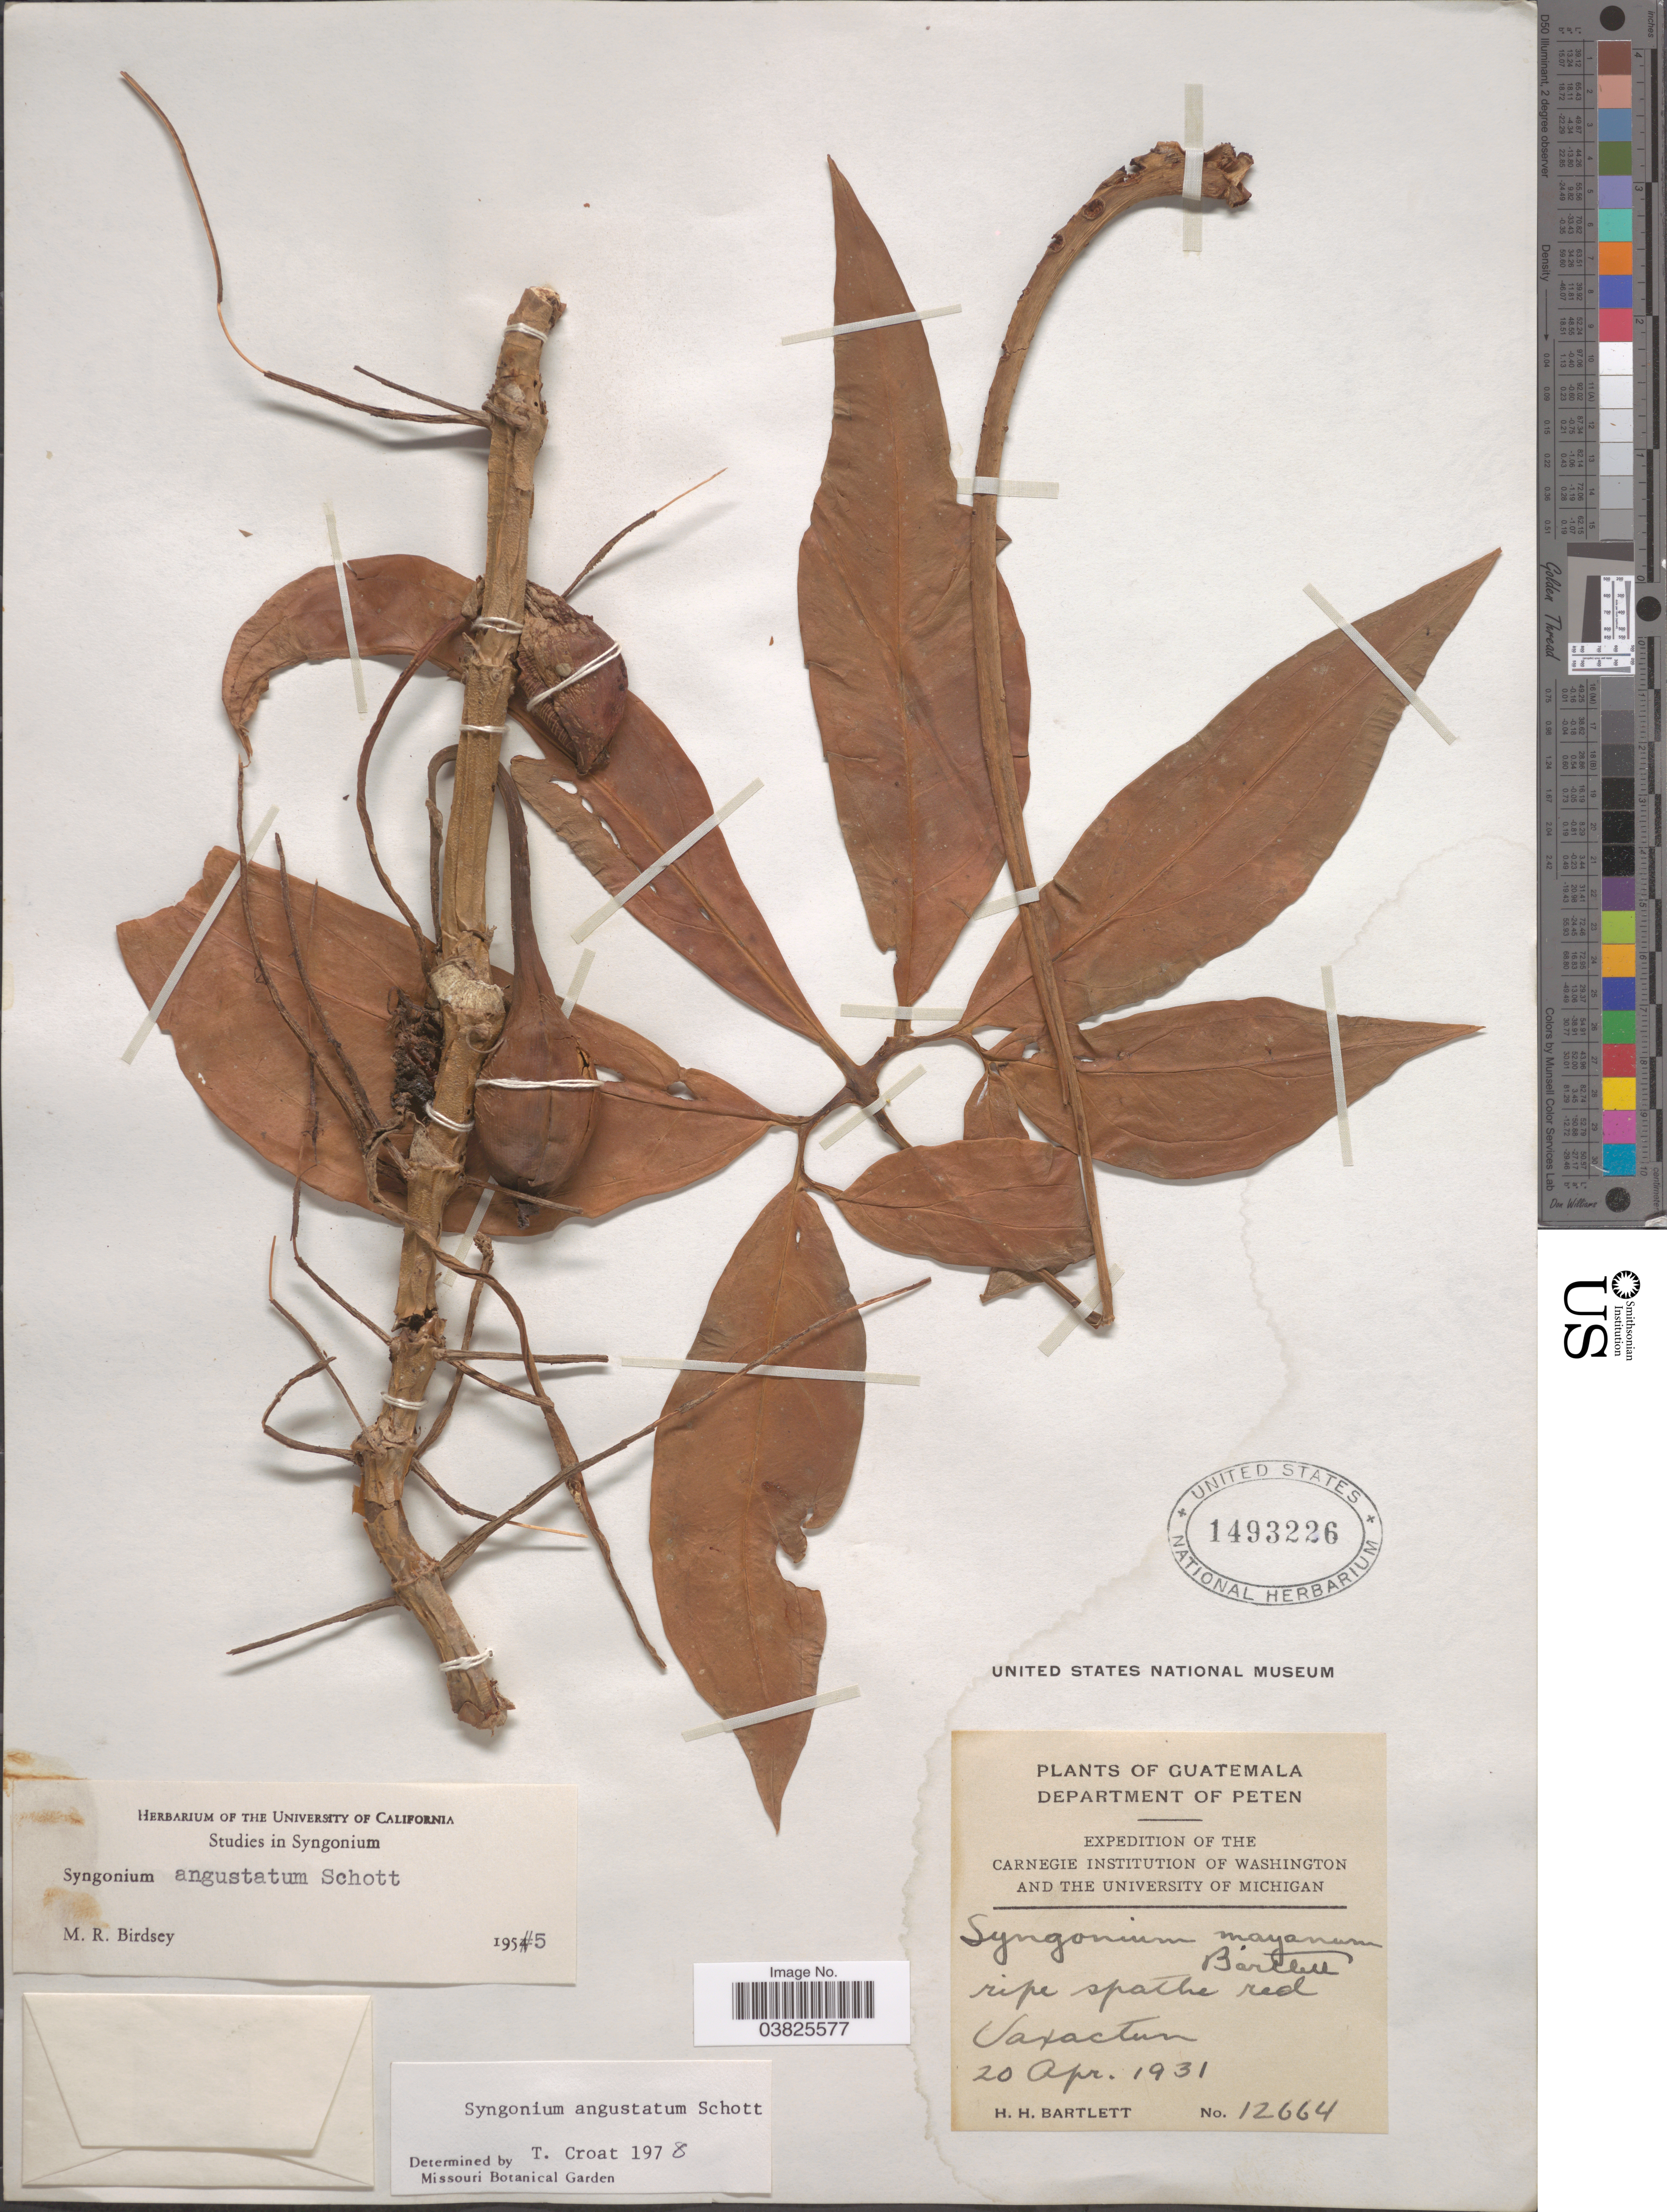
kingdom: Plantae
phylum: Tracheophyta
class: Liliopsida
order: Alismatales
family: Araceae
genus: Syngonium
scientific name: Syngonium angustatum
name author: Schott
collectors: H. H. Bartlett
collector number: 12664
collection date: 1931-04-20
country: Guatemala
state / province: El Peten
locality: Department of Peten. Uaxactun.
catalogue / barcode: US 1493226